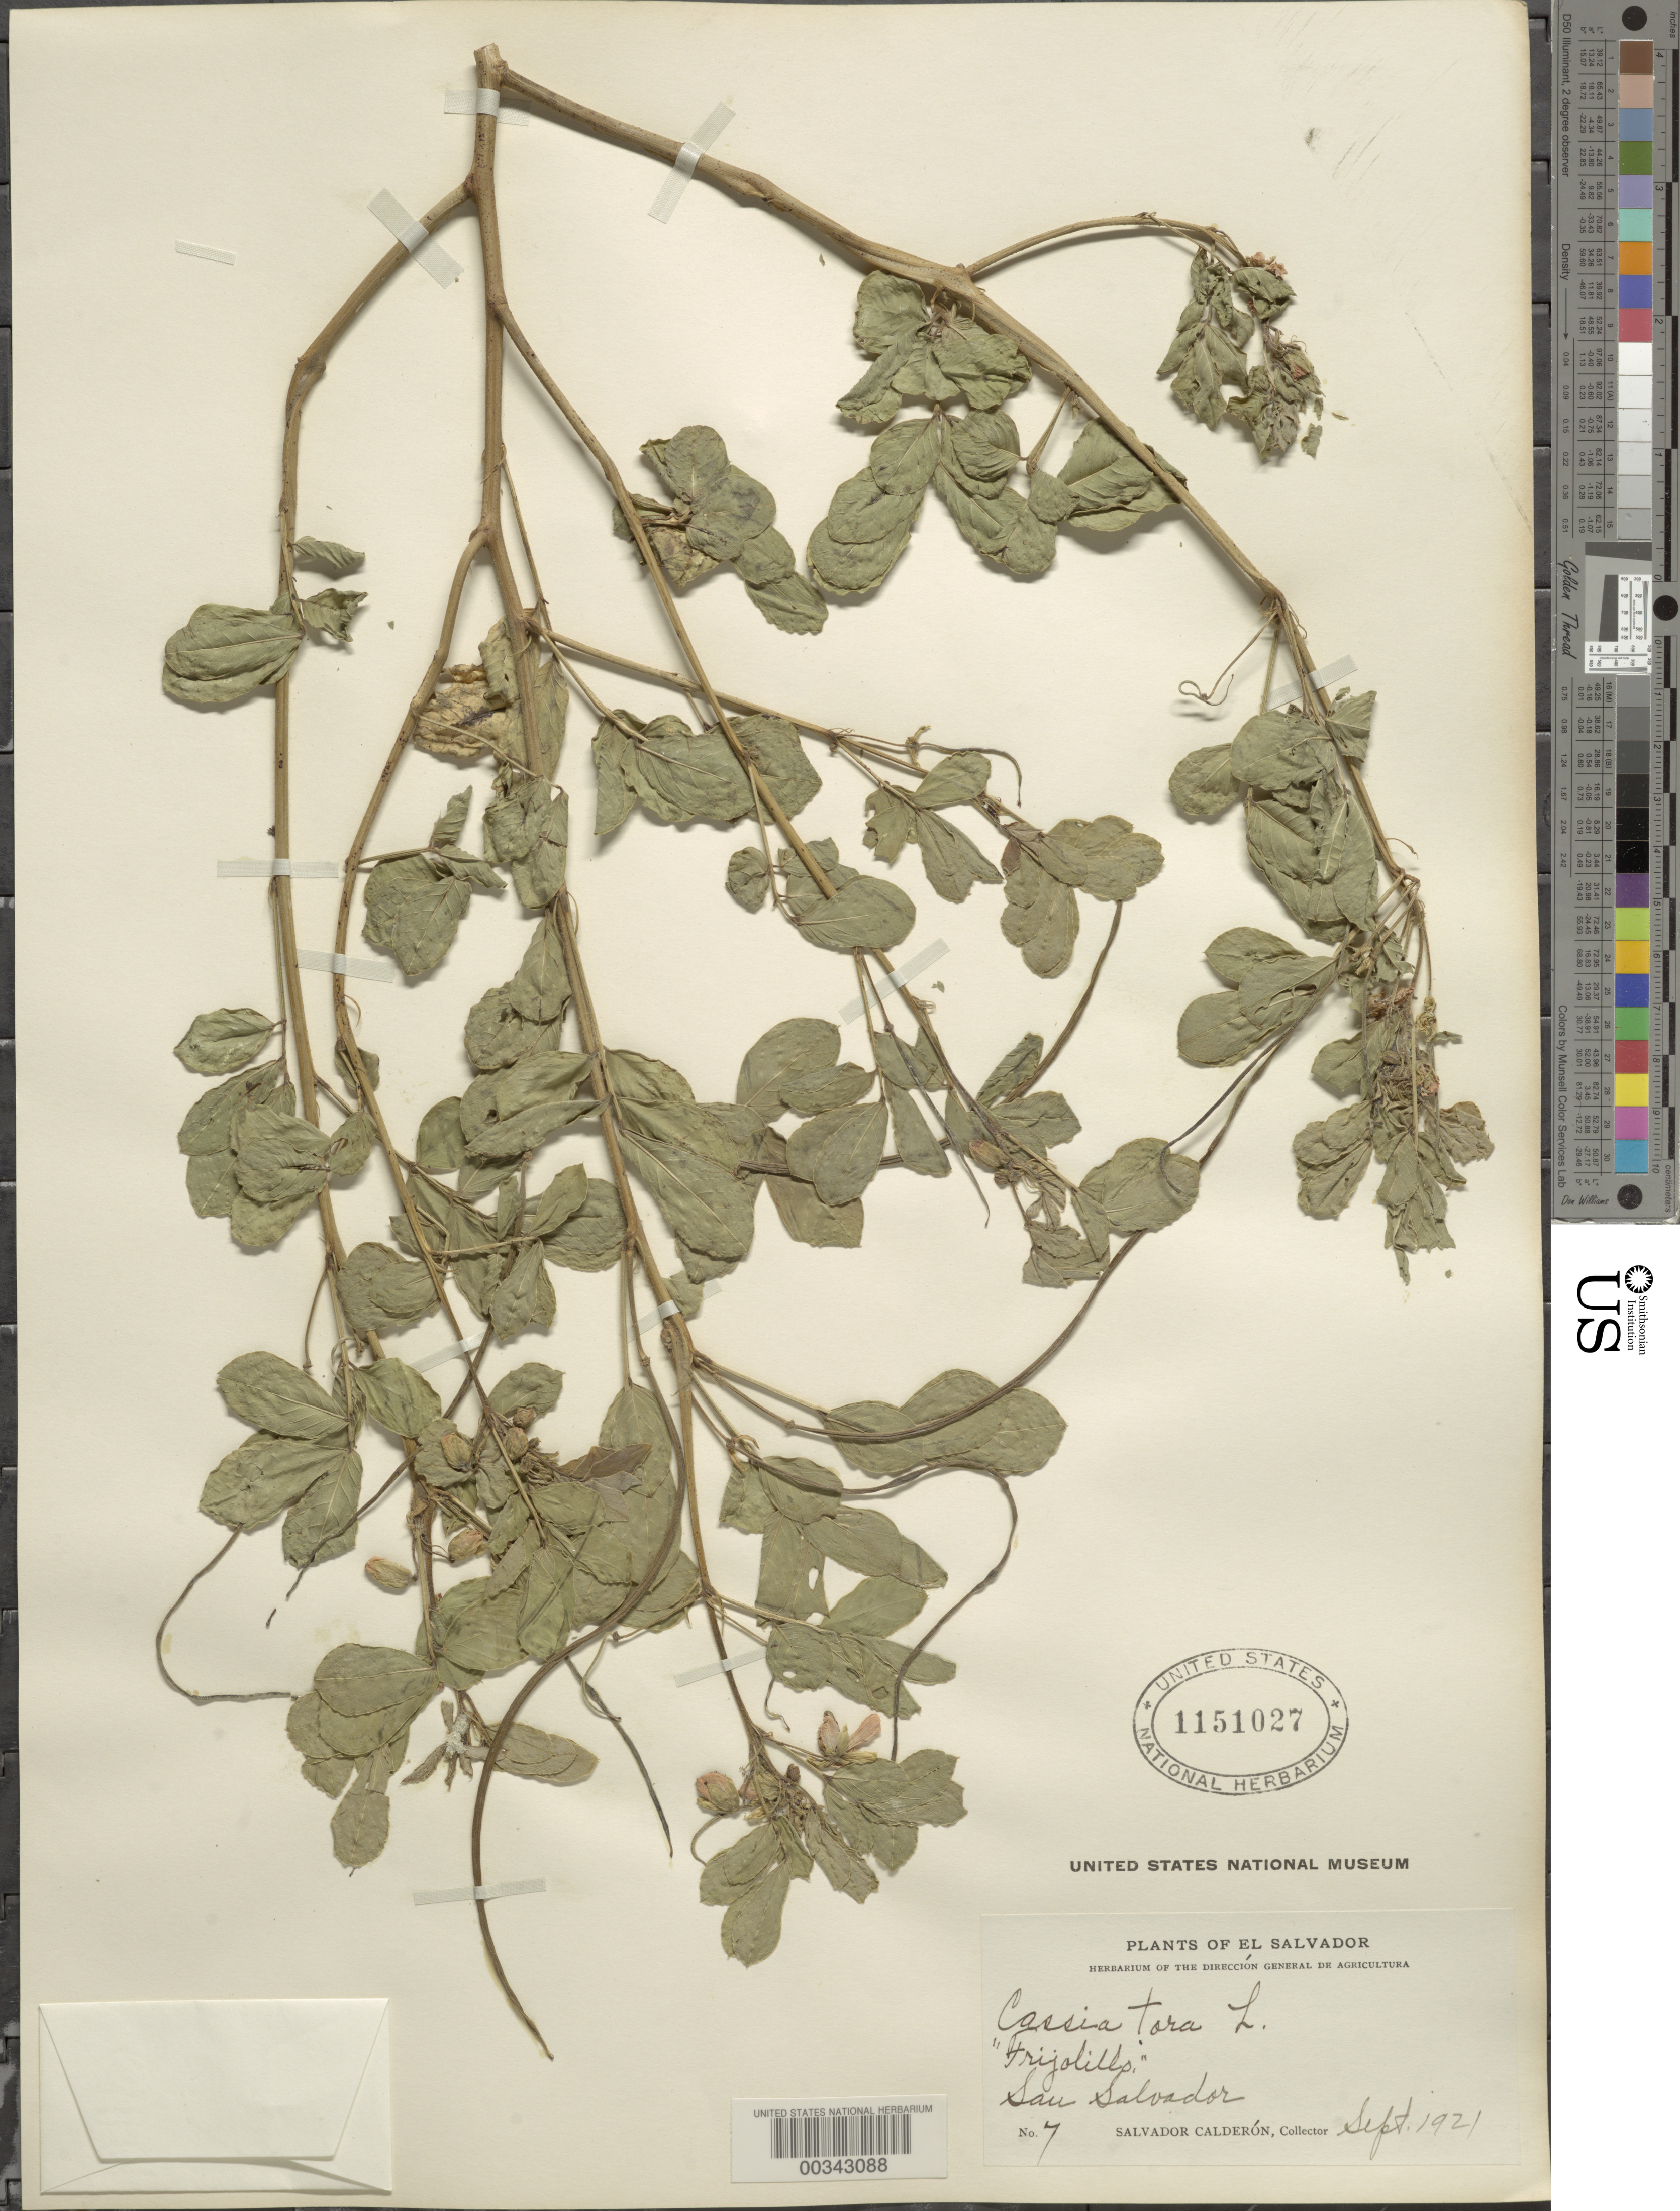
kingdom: Plantae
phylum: Tracheophyta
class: Magnoliopsida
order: Fabales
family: Fabaceae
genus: Senna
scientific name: Senna obtusifolia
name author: (L.) H.S. Irwin & Barneby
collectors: S. Calderón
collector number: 7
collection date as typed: Sep 1921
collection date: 1921-09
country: El Salvador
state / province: San Salvador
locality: San salvador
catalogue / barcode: US 1151027